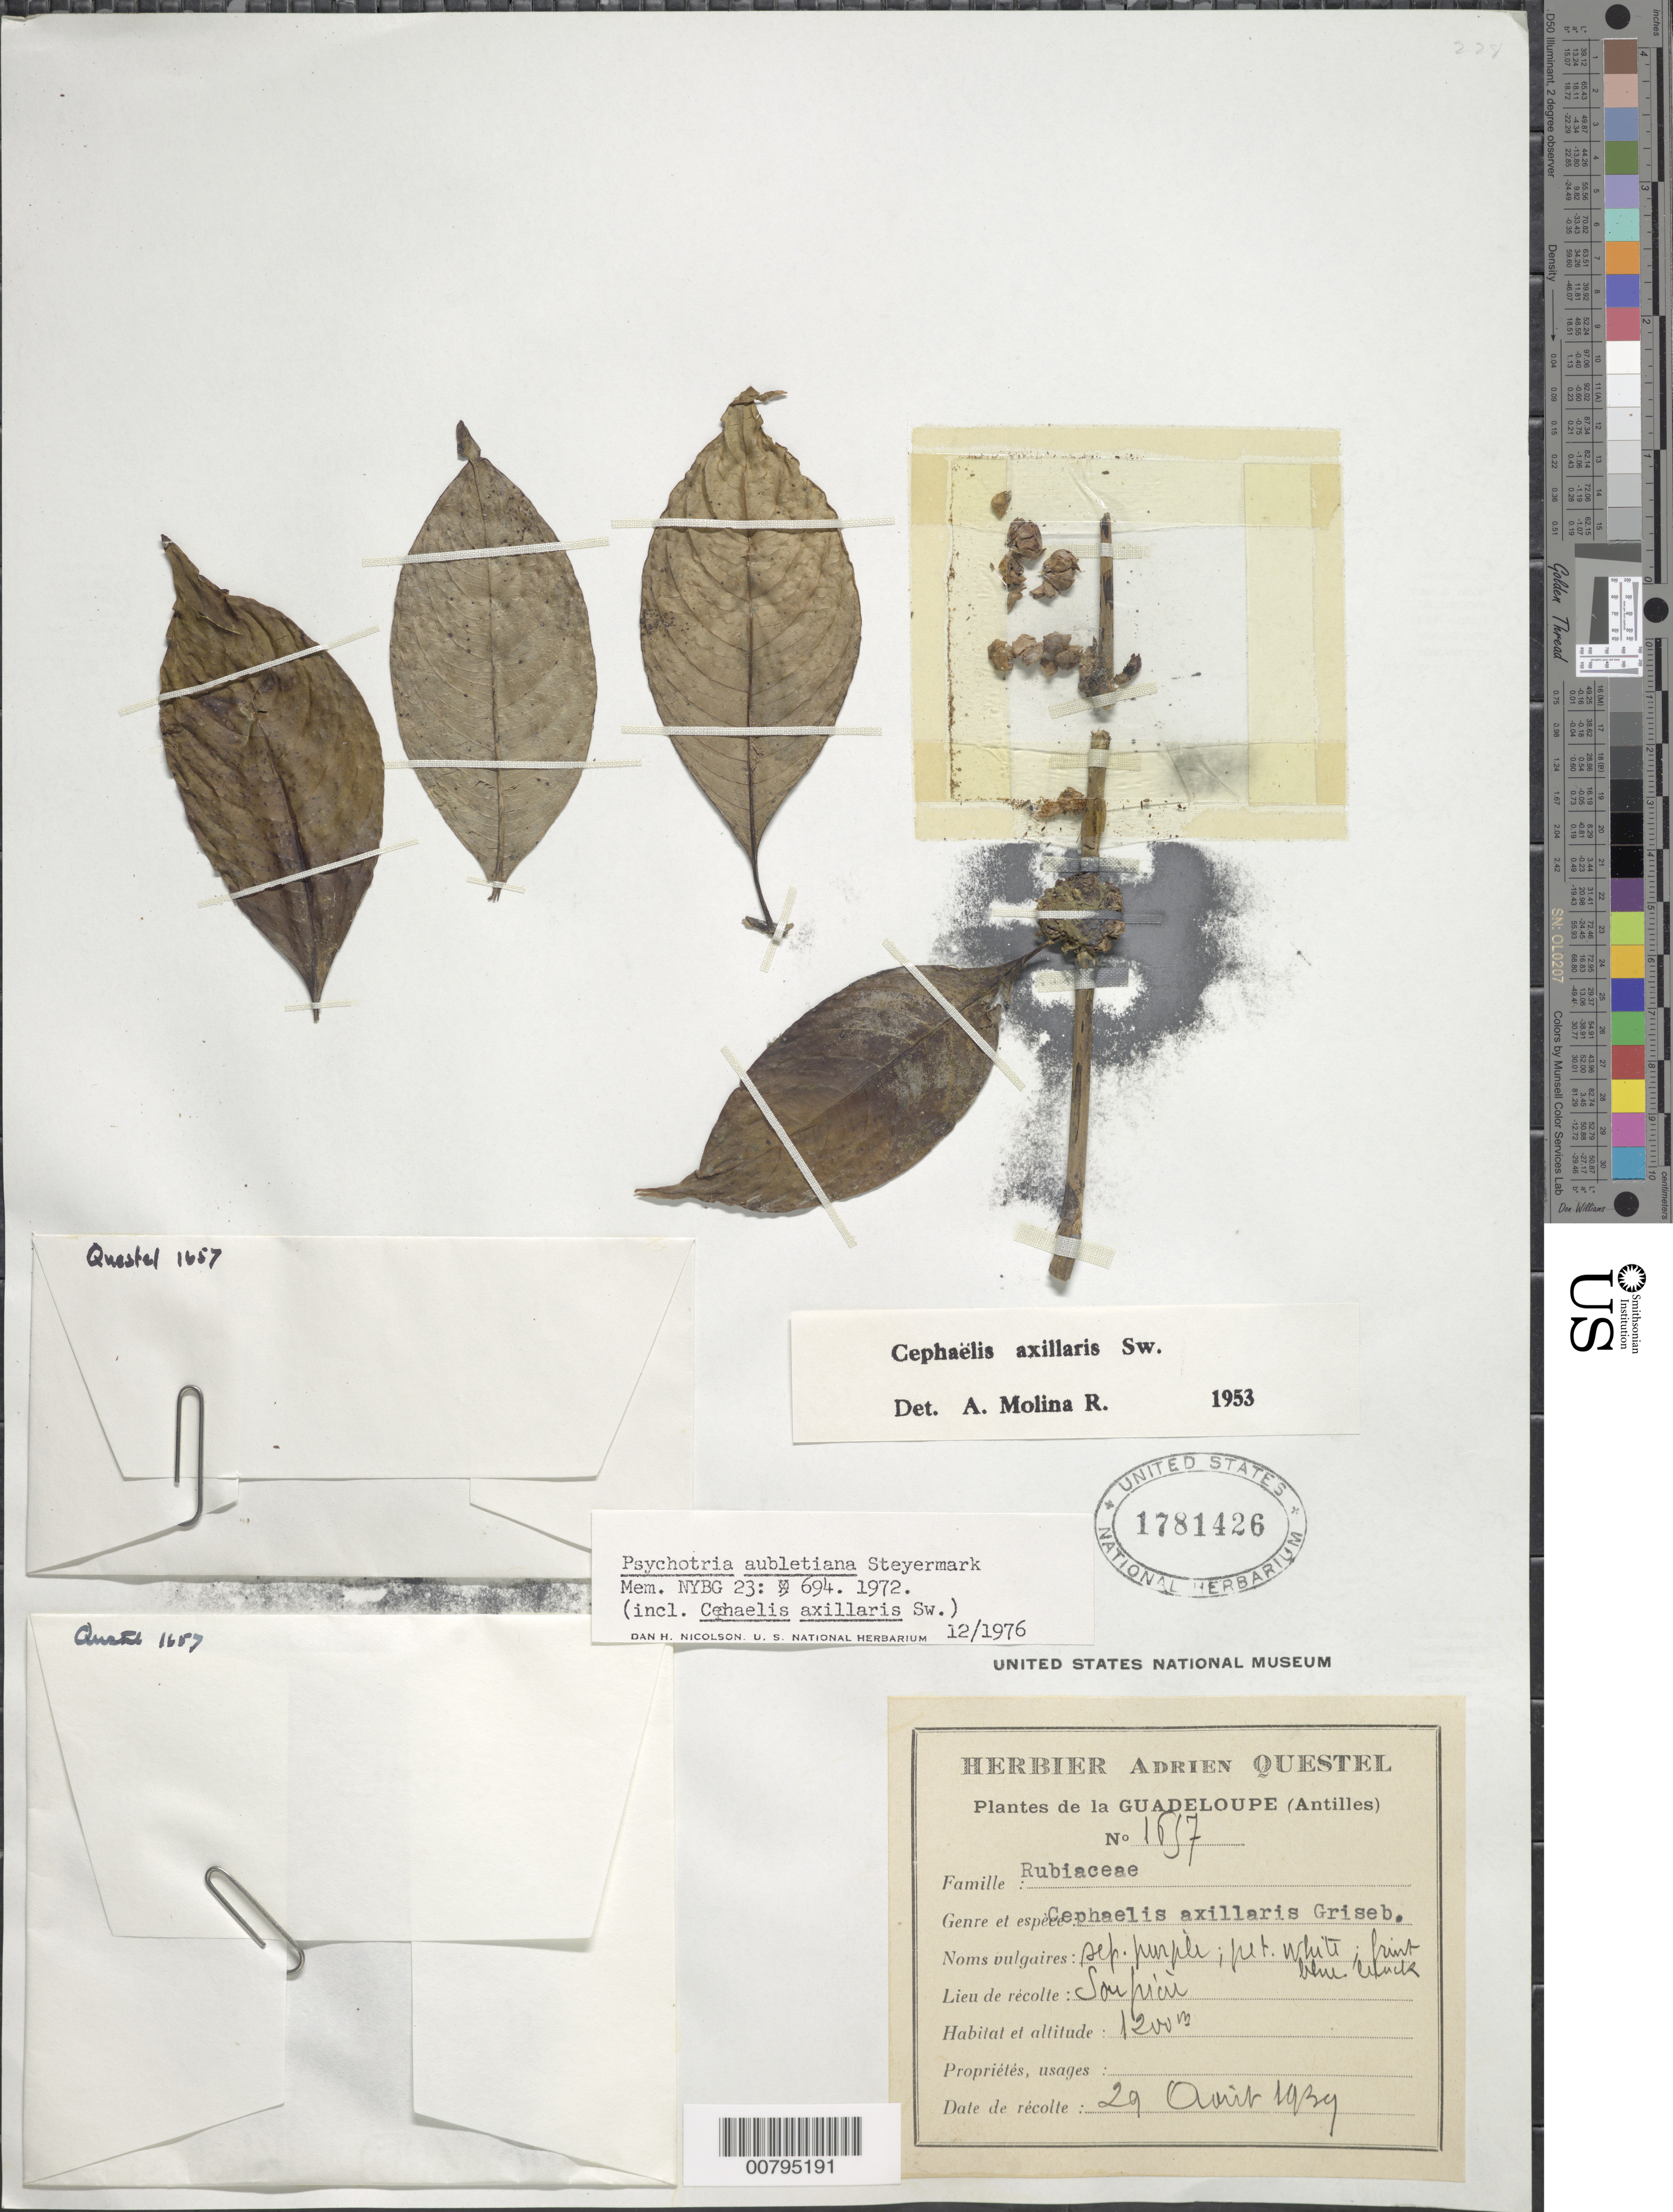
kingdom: Plantae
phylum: Tracheophyta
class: Magnoliopsida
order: Gentianales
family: Rubiaceae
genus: Psychotria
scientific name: Psychotria aubletiana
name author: Steyerm.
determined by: Nicolson, Dan H.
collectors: A. Questel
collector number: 1657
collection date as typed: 29 Apr 1939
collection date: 1939-04-29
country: Guadeloupe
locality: Soufriére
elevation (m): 1200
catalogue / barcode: US 1781426